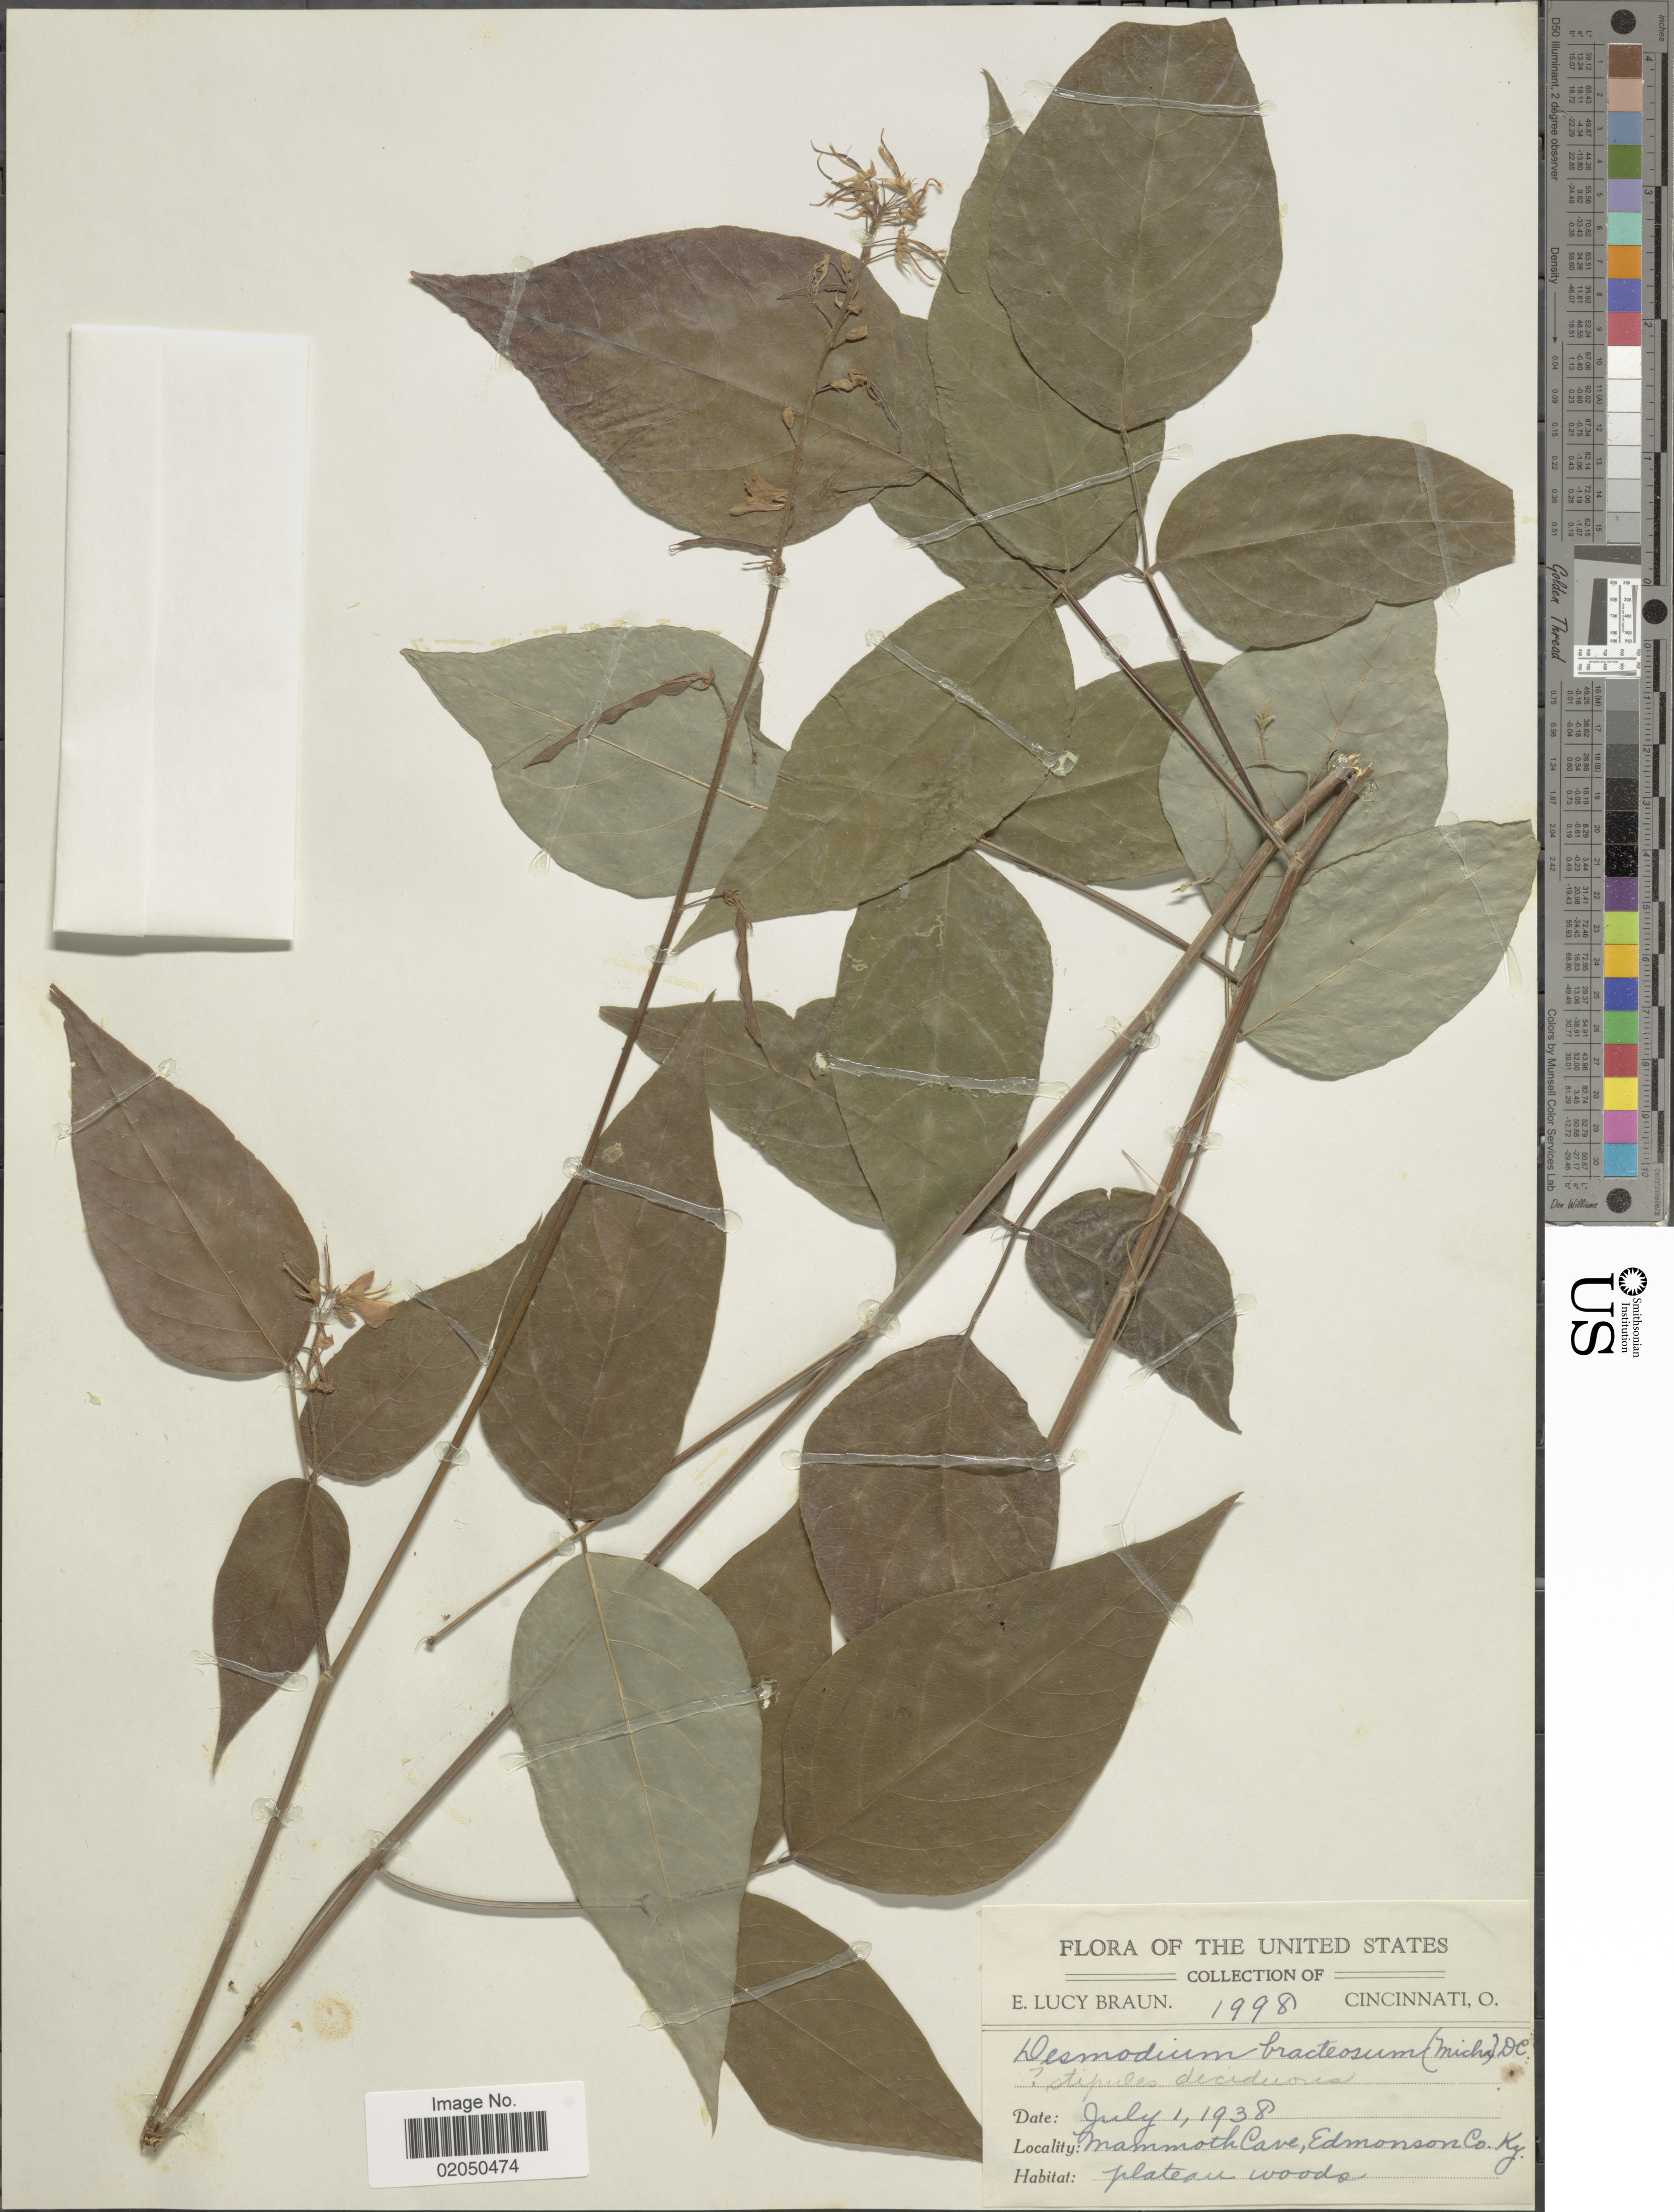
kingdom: Plantae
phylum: Tracheophyta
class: Magnoliopsida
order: Fabales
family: Fabaceae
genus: Desmodium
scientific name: Desmodium cuspidatum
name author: (Muhl. ex Willd.) Loudon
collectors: E. L. Braun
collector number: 1998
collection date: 1938-07-01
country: United States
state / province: Kentucky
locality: Mammoth Cave, Edmonson Co.